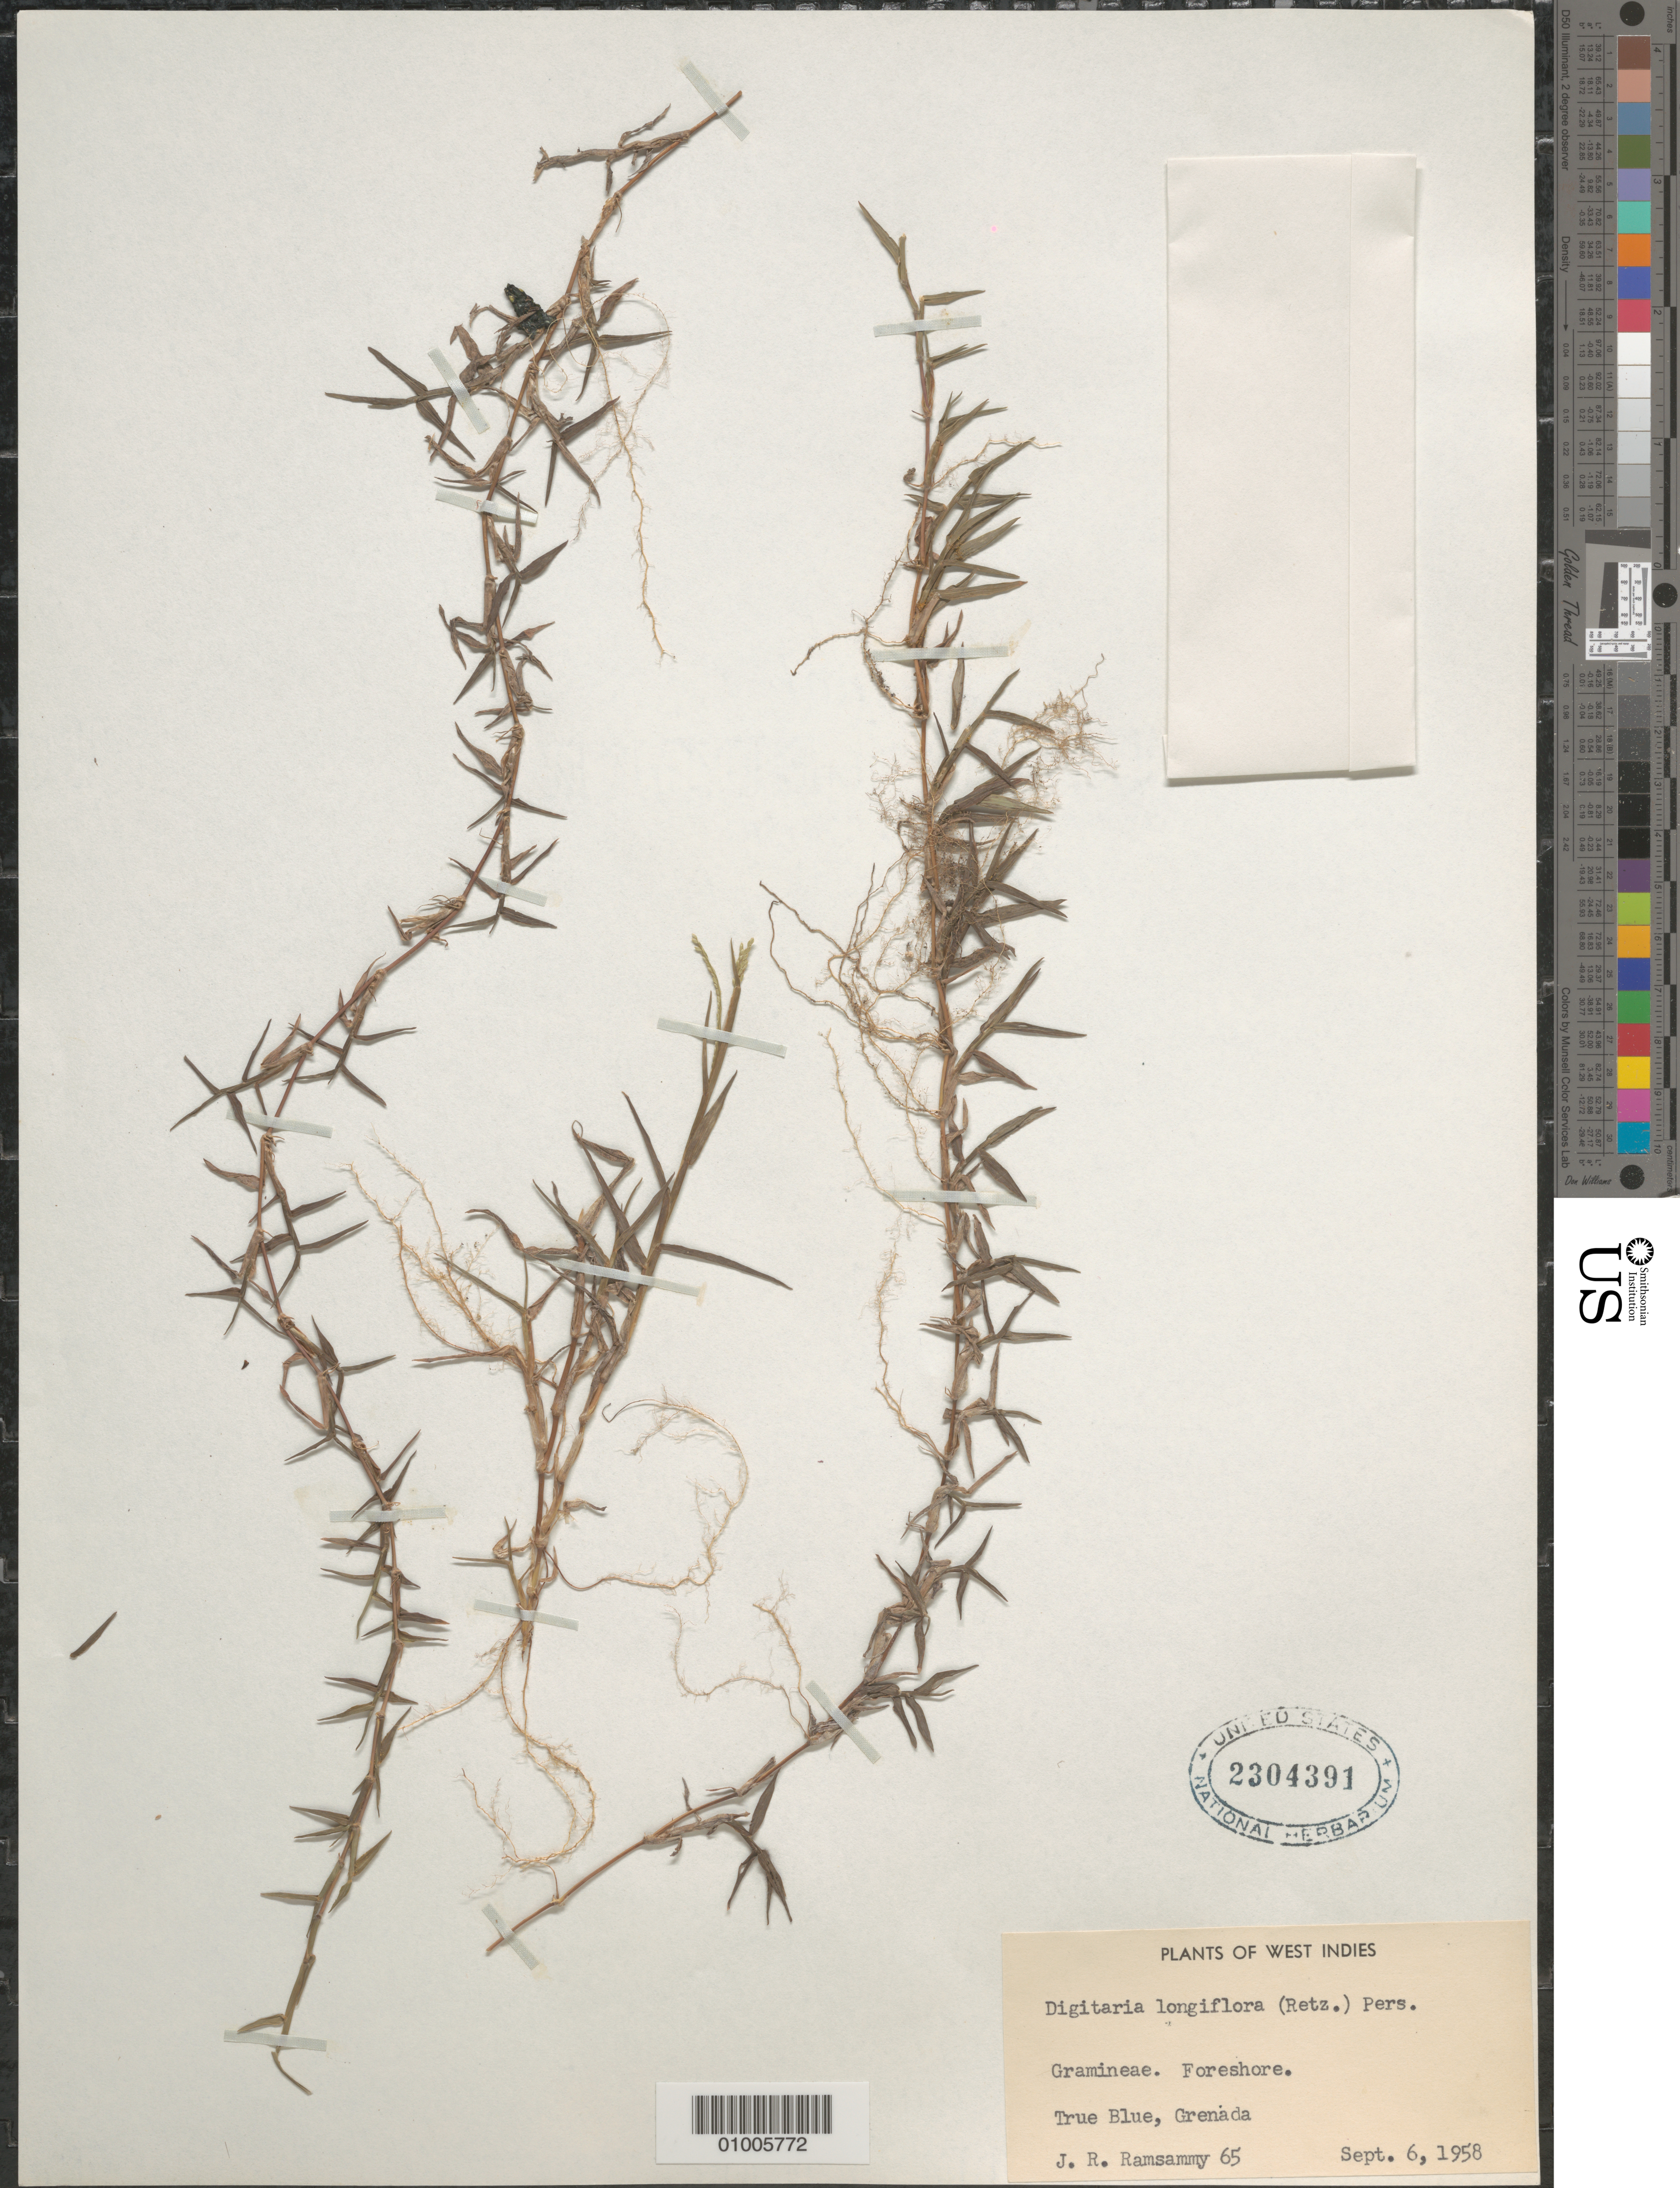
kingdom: Plantae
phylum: Tracheophyta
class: Liliopsida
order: Poales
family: Poaceae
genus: Digitaria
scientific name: Digitaria longiflora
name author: (Retz.) Pers.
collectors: J. Ramsammy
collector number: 65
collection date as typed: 06 Sep 1958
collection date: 1958-09-06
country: Grenada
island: Grenada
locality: Gramineae. Foreshore, true blue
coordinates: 0 N, 0 E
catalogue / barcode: US 2304391